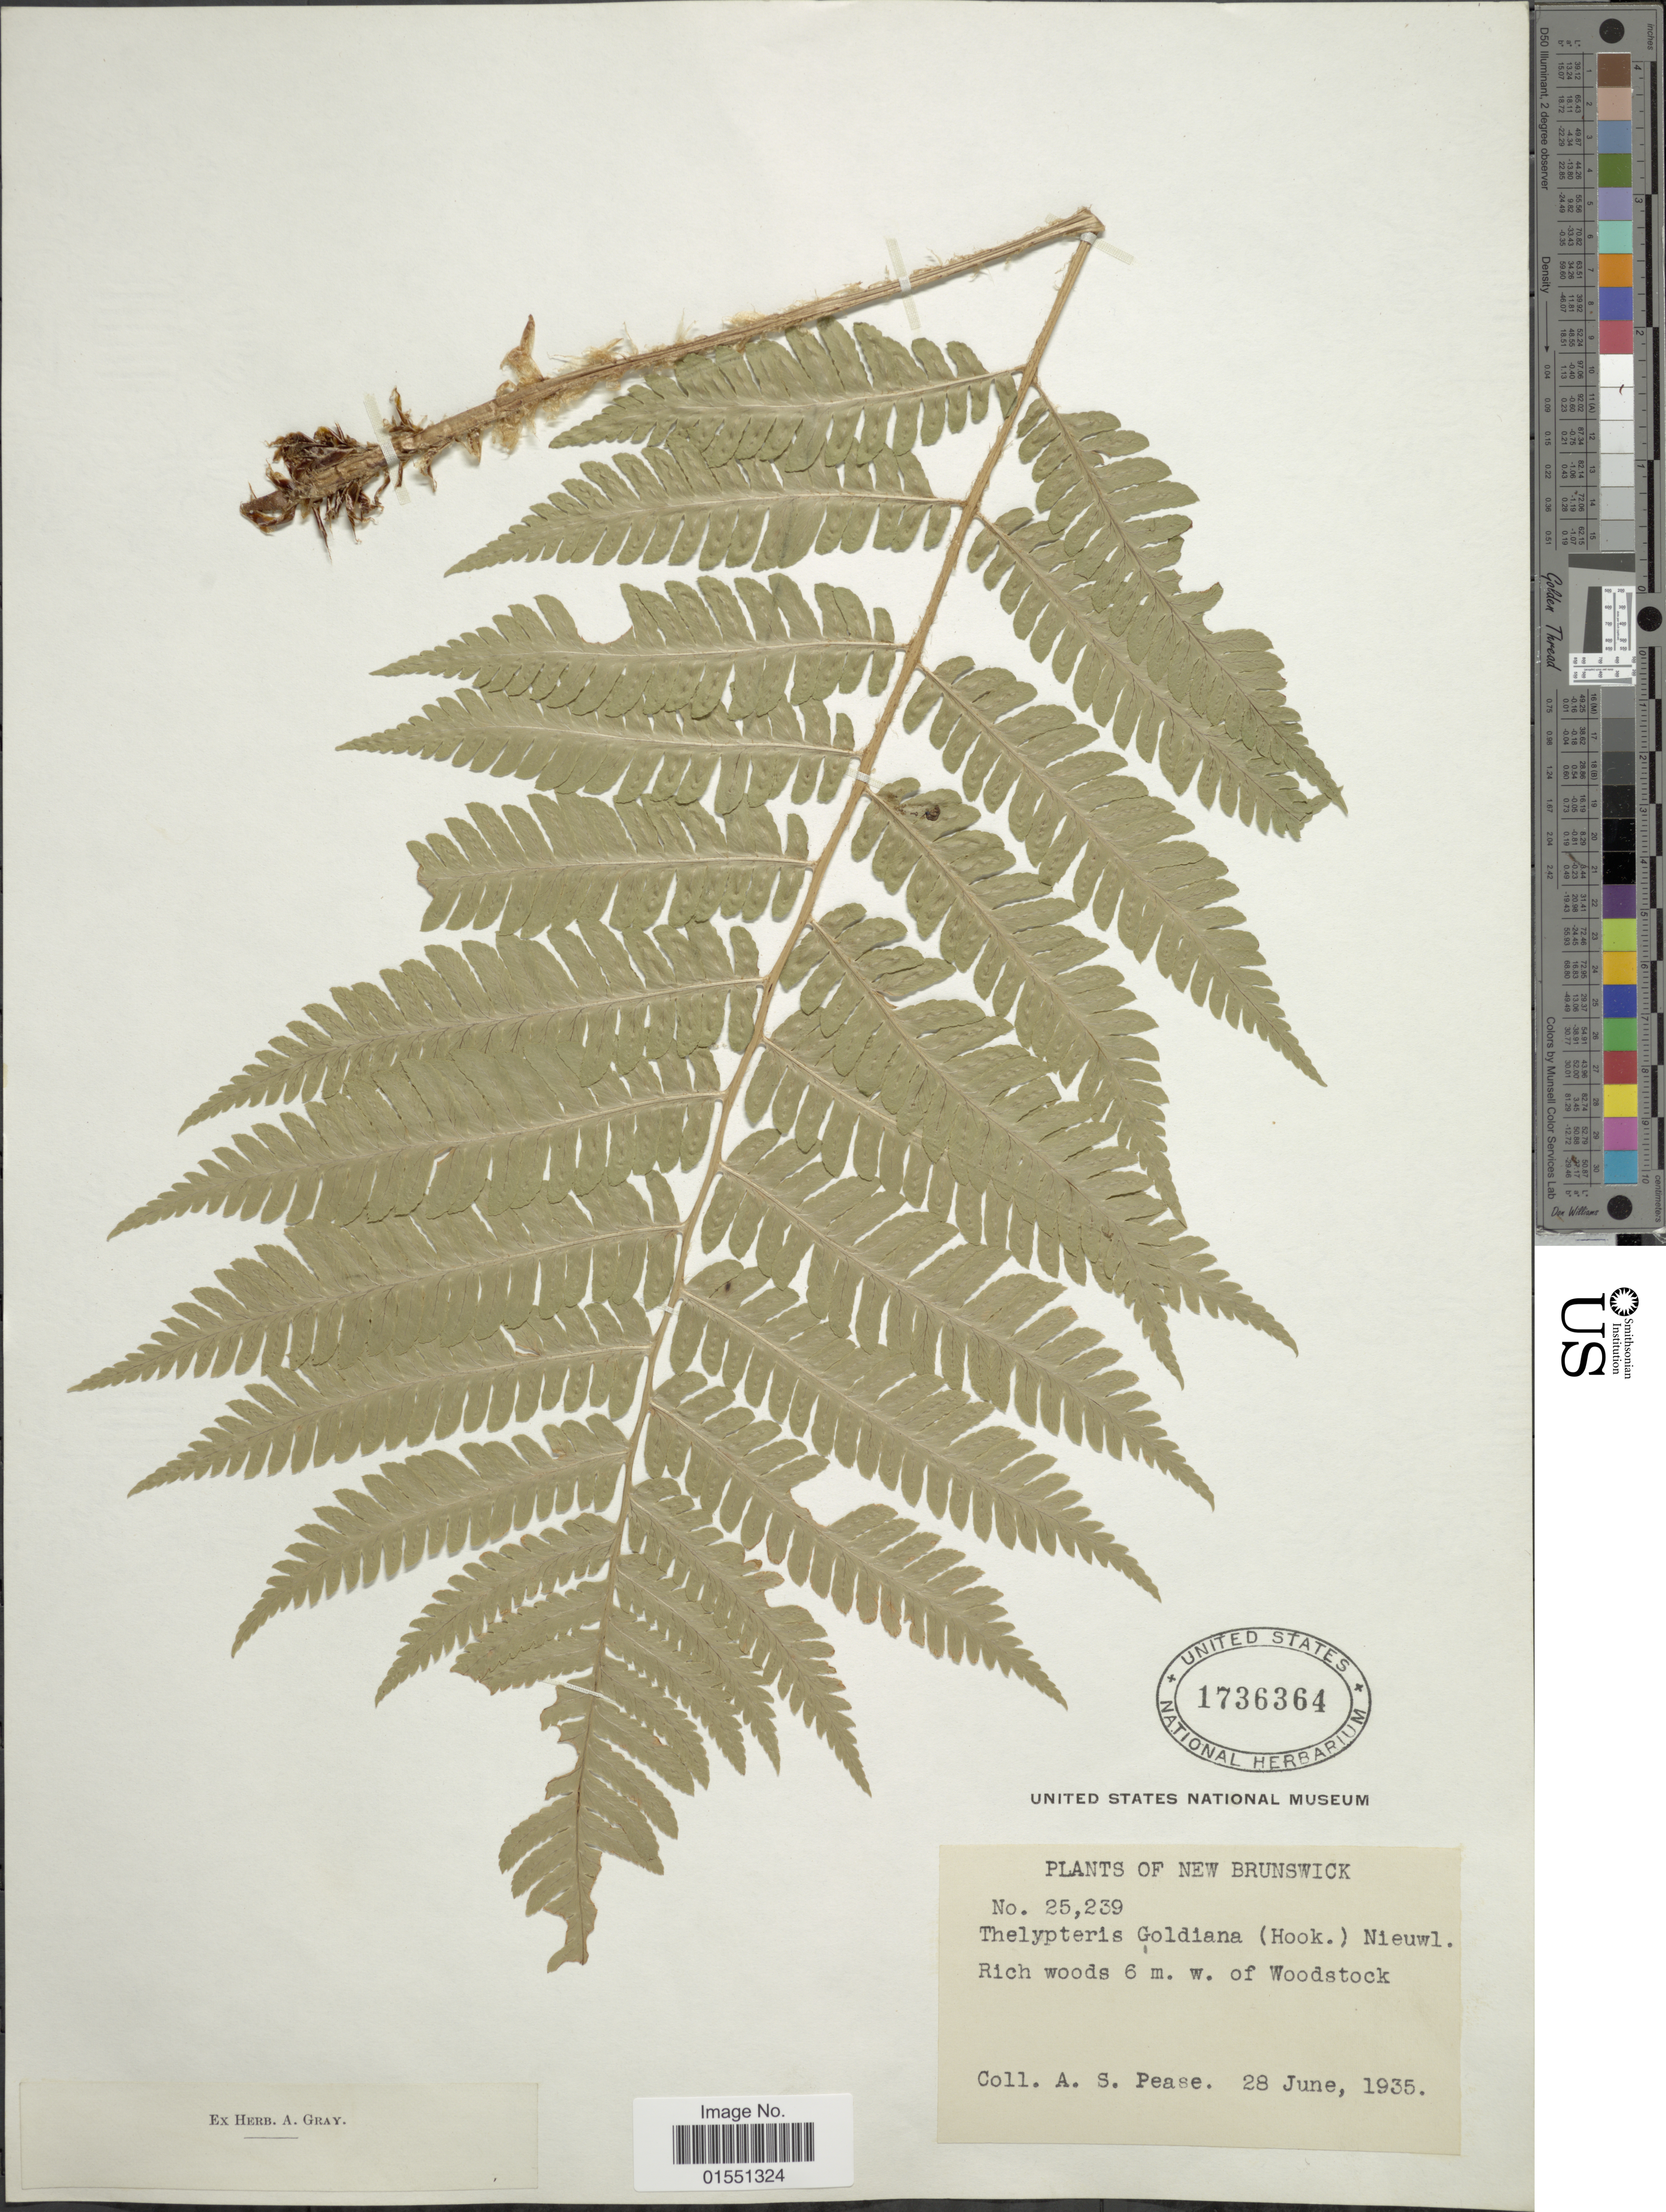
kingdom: Plantae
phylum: Tracheophyta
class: Polypodiopsida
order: Polypodiales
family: Dryopteridaceae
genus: Dryopteris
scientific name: Dryopteris goldiana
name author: (Hook. ex Goldie) A. Gray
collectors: A. S. Pease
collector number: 25239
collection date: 1935-06-28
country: Canada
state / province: New Brunswick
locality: Rich woods 6 m. w. of Woodstock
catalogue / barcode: US 1736364